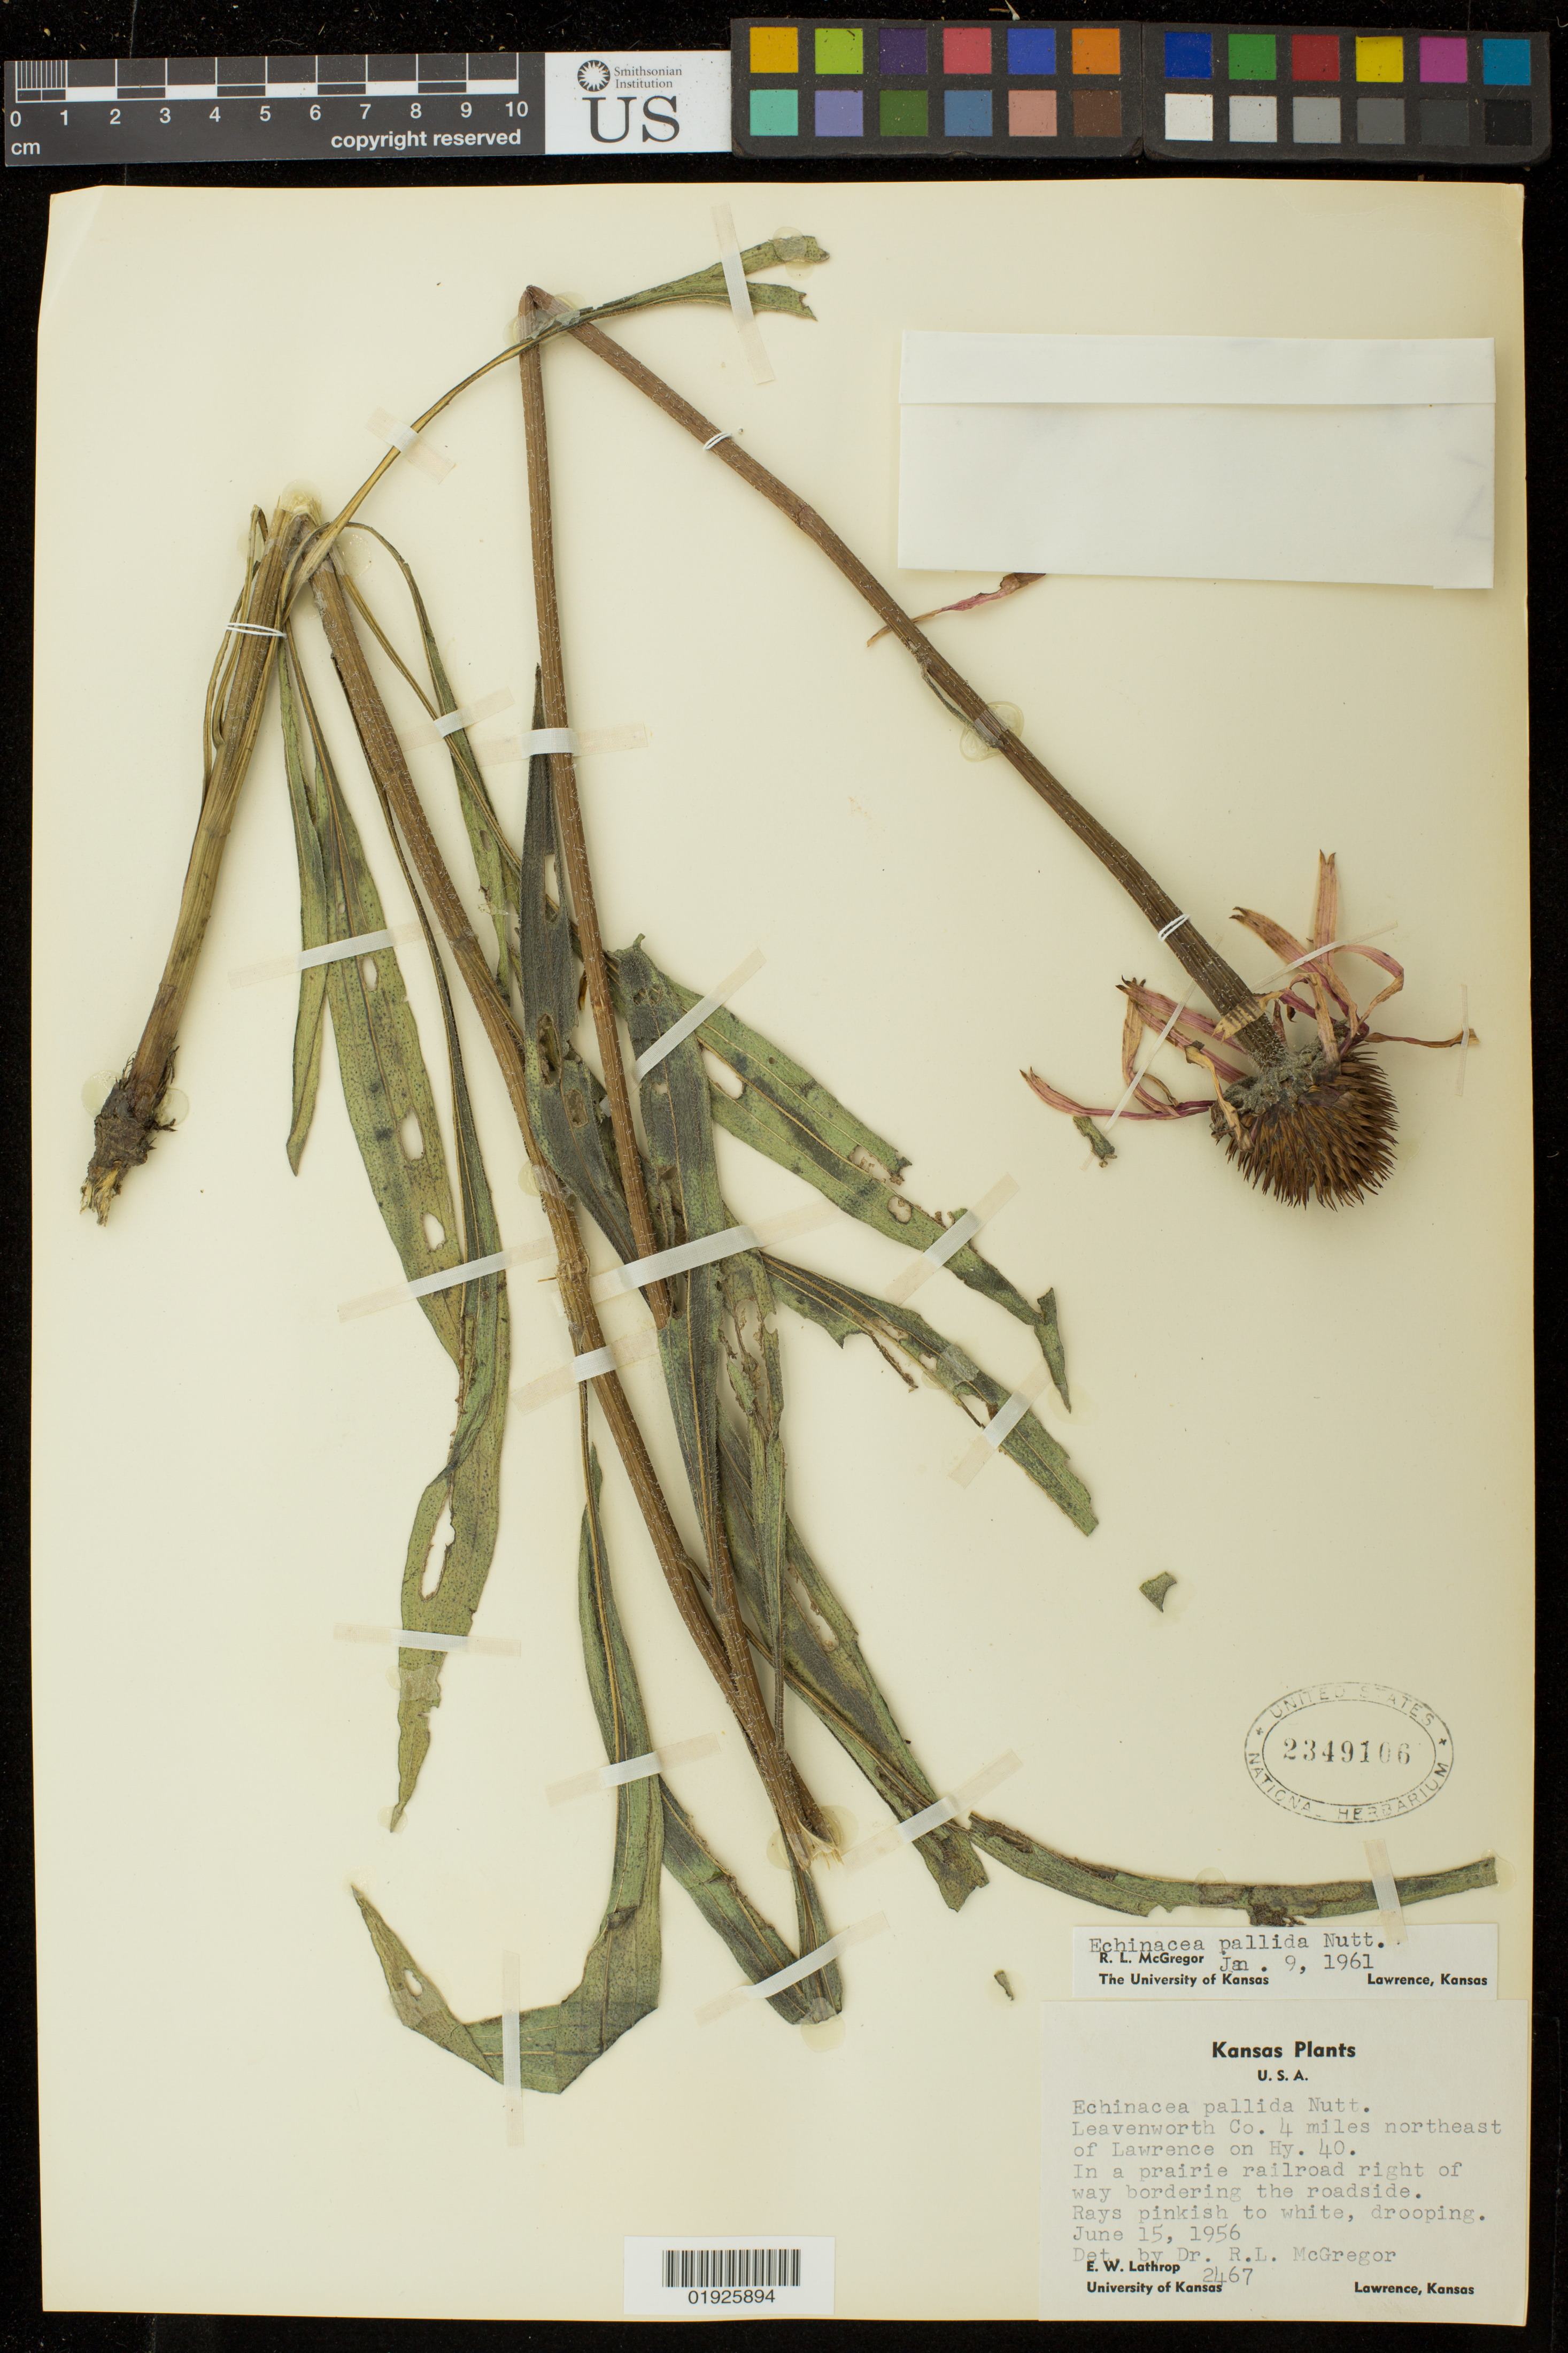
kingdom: Plantae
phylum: Tracheophyta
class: Magnoliopsida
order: Asterales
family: Asteraceae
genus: Echinacea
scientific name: Echinacea pallida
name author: (Nutt.) Nutt.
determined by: McGregor, R. L.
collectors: E. W. Lathrop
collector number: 2467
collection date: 1956-06-15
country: United States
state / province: Kansas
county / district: Leavenworth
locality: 4 miles northeast of Lawrence on Hy. 40.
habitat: In a prairie railroad right of way bordering the roadside.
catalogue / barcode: US 2349106